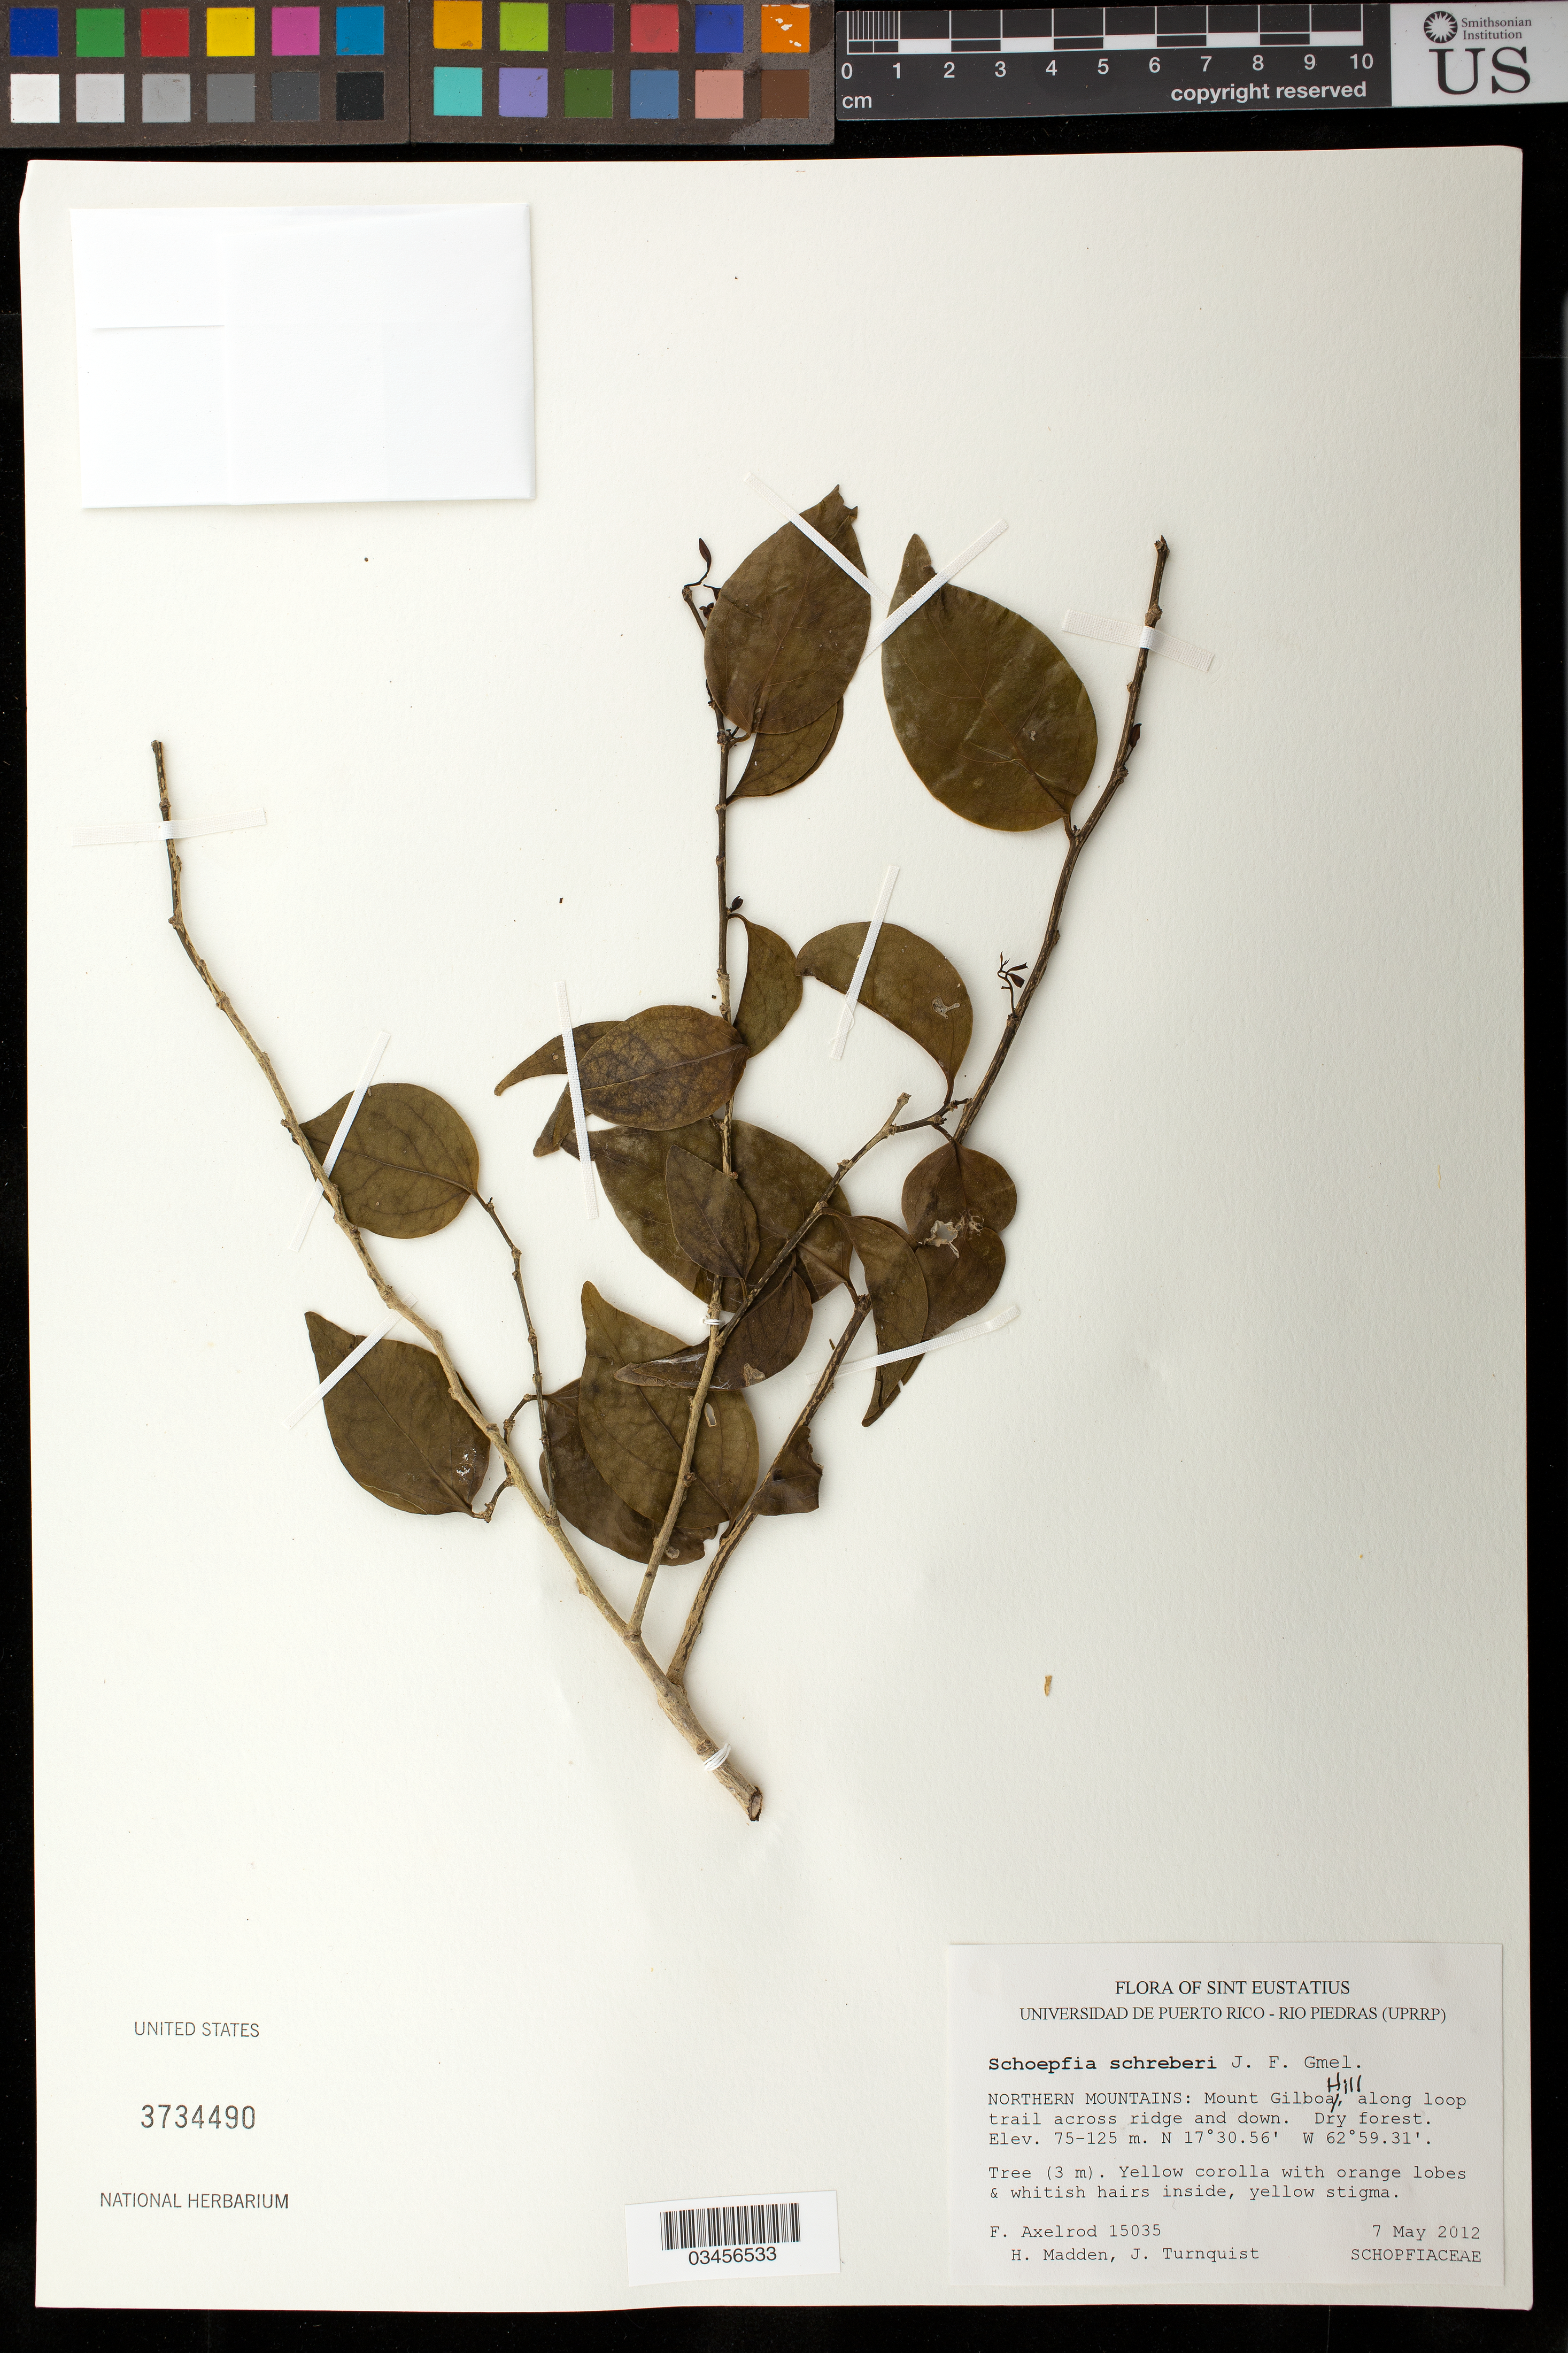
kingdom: Plantae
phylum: Tracheophyta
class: Magnoliopsida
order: Santalales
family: Schoepfiaceae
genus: Schoepfia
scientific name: Schoepfia schreberi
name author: J.F. Gmel.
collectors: F. S. Axelrod, H. Madden & J. Turnquist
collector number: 15035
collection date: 2012-05-07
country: Netherlands Antilles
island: Sint Eustatius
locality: Northern Mountains: Mount Gilboa Hill, along loop trail across ridge and down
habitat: Dry forest, along trail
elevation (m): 75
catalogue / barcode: US 3734490